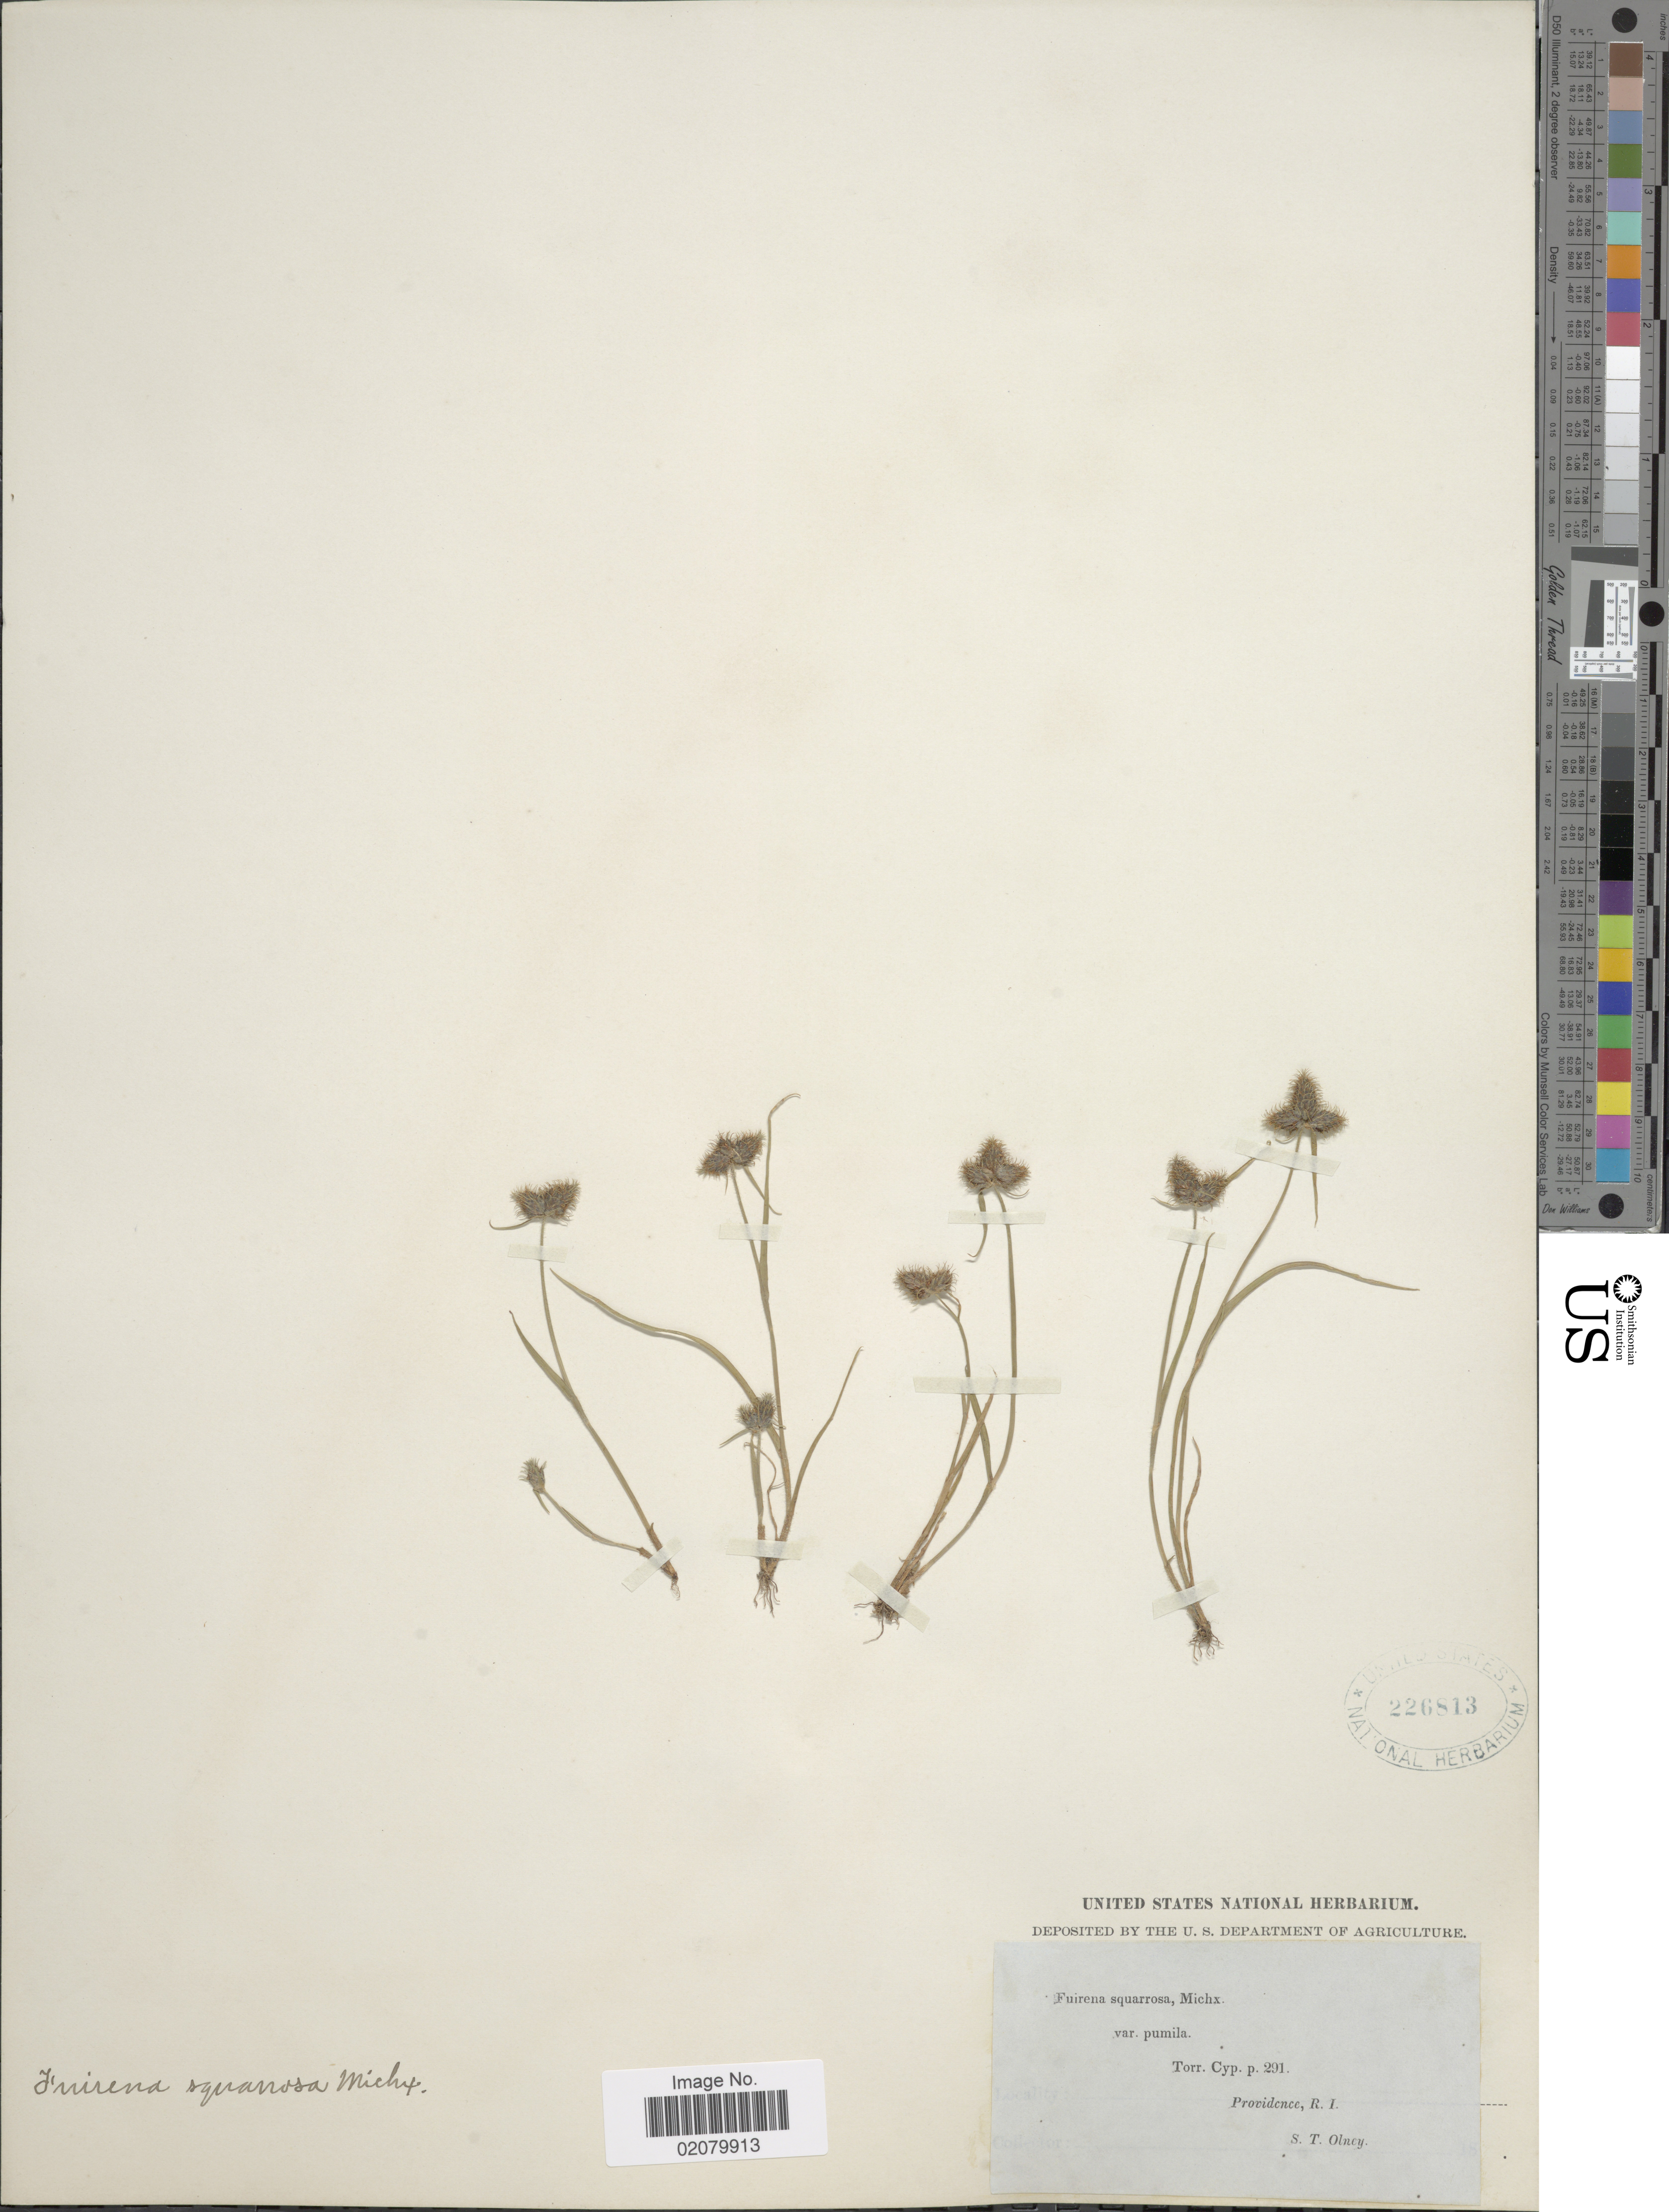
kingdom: Plantae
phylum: Tracheophyta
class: Liliopsida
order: Poales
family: Cyperaceae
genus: Fuirena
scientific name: Fuirena squarrosa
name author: Michx.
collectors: S. Olney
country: United States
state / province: Rhode Island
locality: Providence, R.I.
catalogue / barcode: US 226813